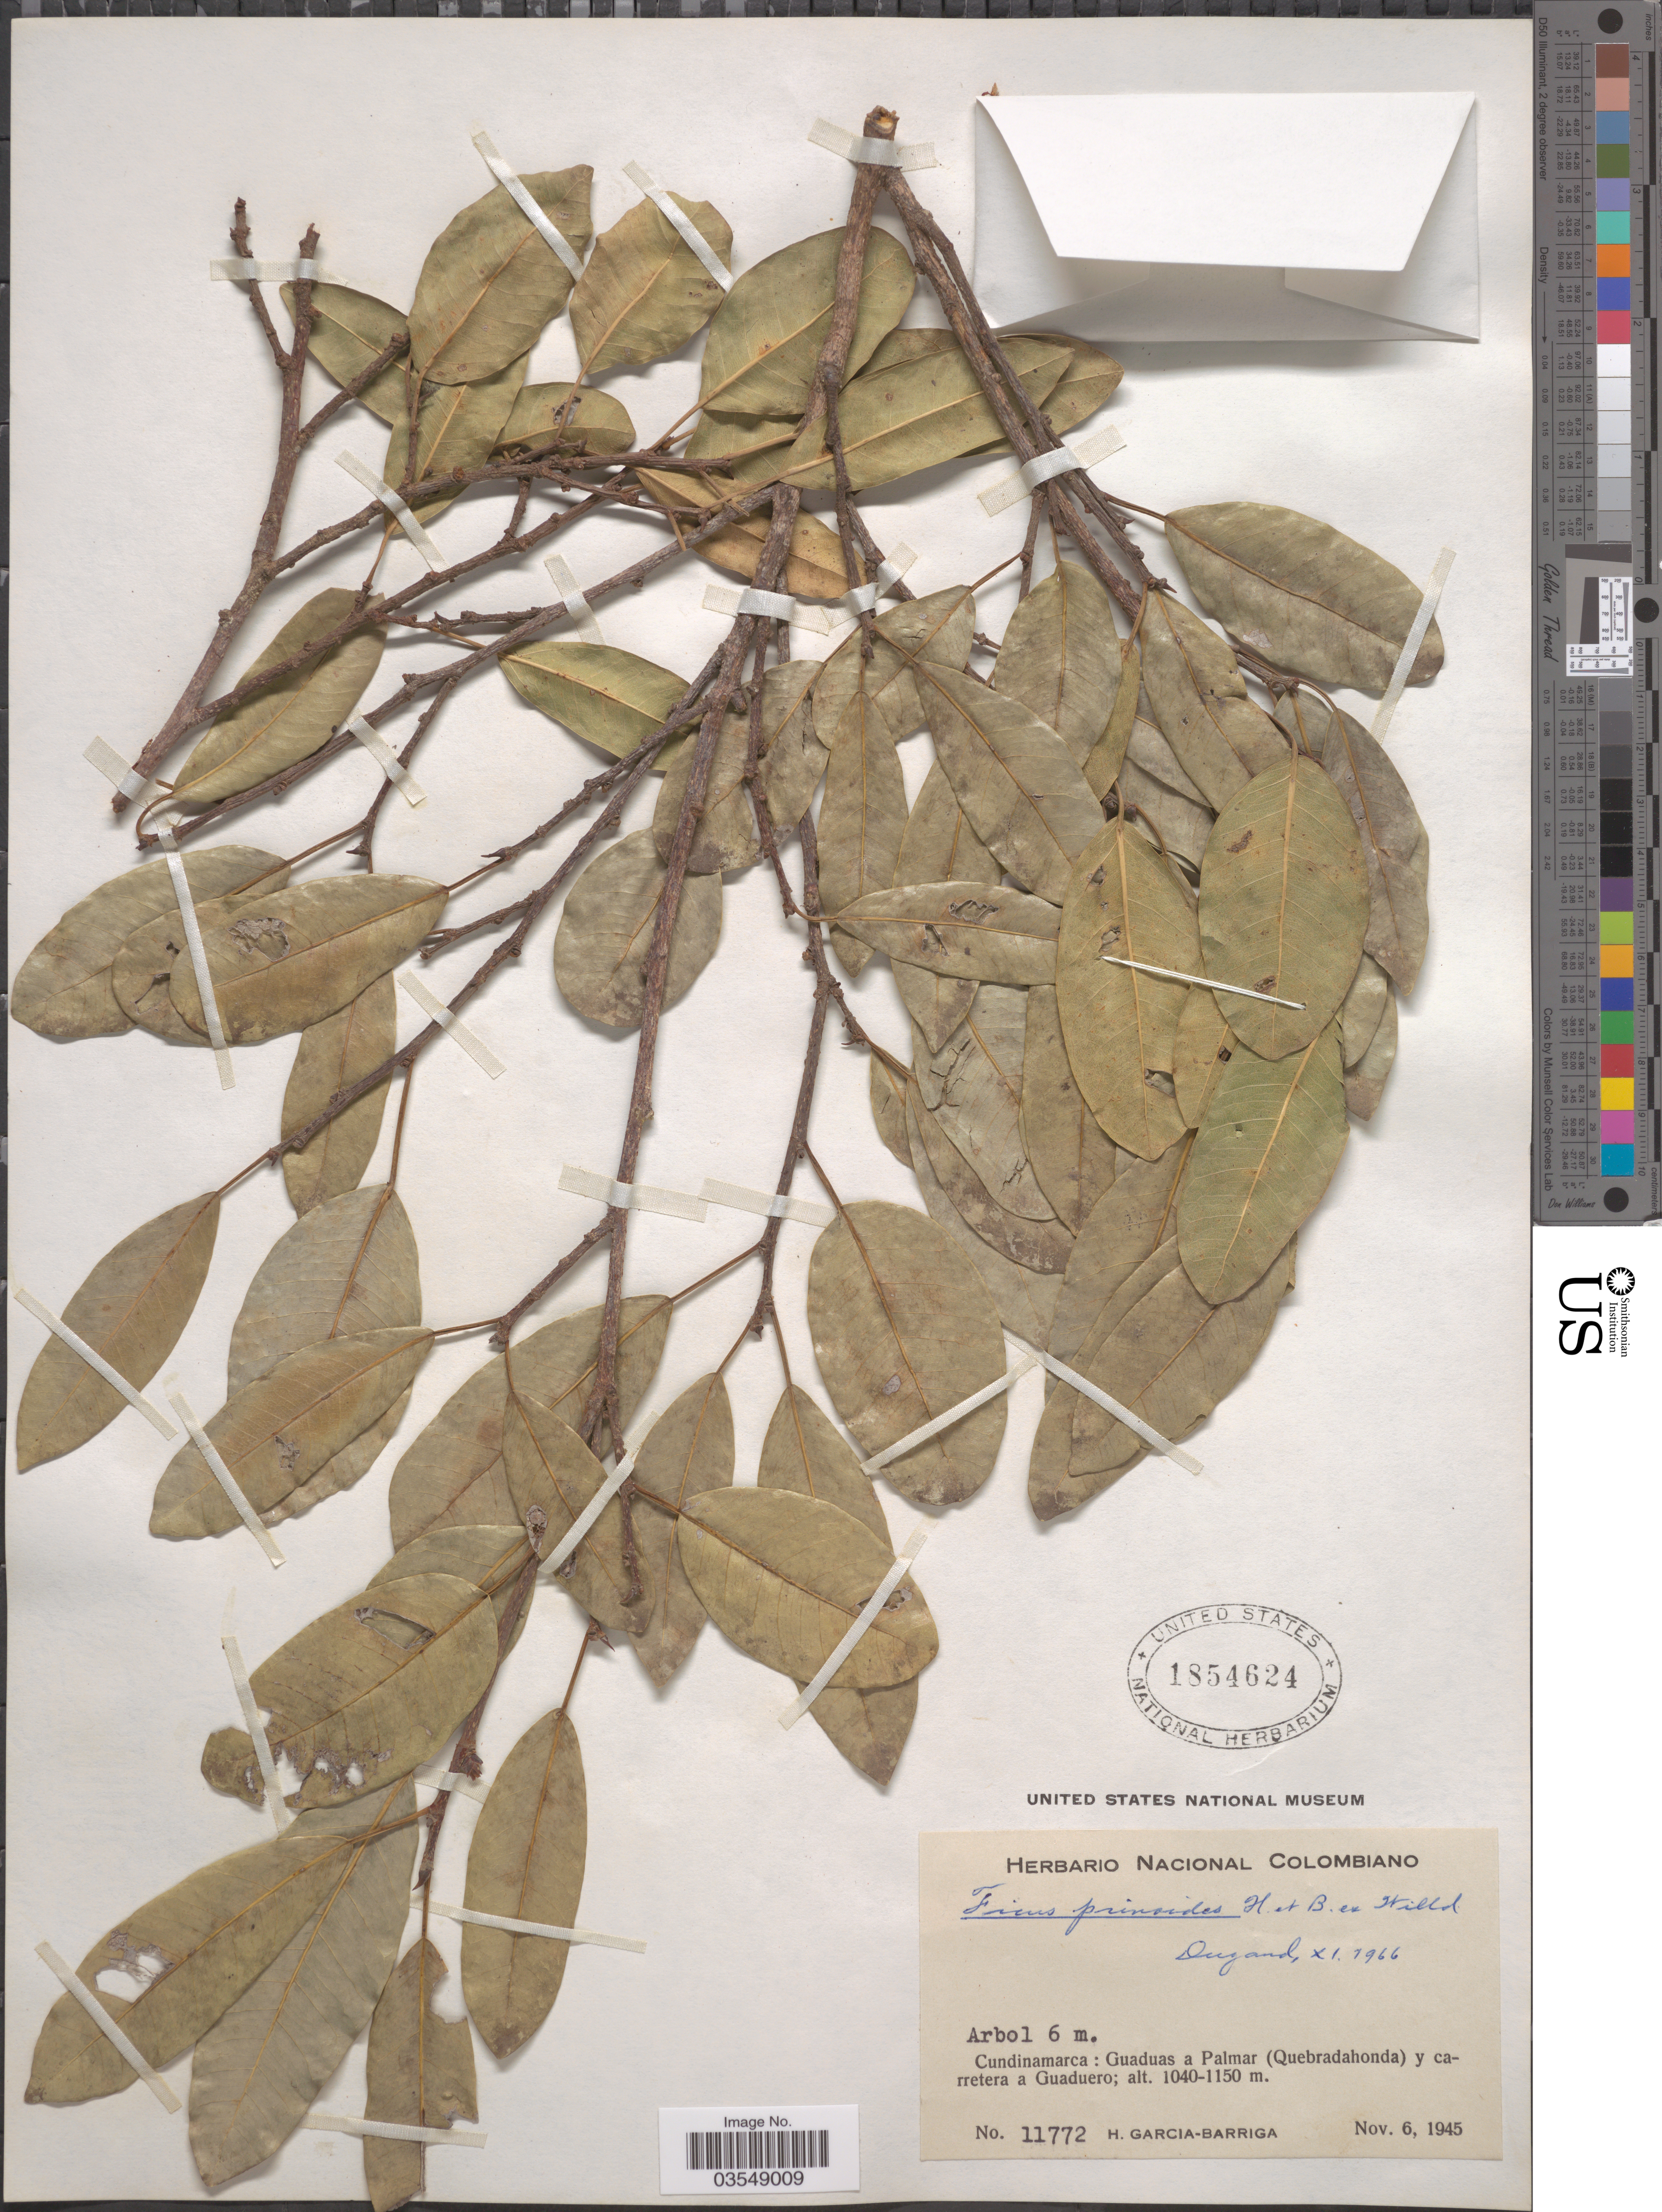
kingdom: Plantae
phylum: Tracheophyta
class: Magnoliopsida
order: Rosales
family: Moraceae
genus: Ficus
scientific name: Ficus pallida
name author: Vahl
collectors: H. García Barriga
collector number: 11772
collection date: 1945-11-06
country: Colombia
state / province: Cundinamarca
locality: Guaduas a Palmar (Quebradahonda) y carretera a Guaduero.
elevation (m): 1040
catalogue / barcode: US 1854624